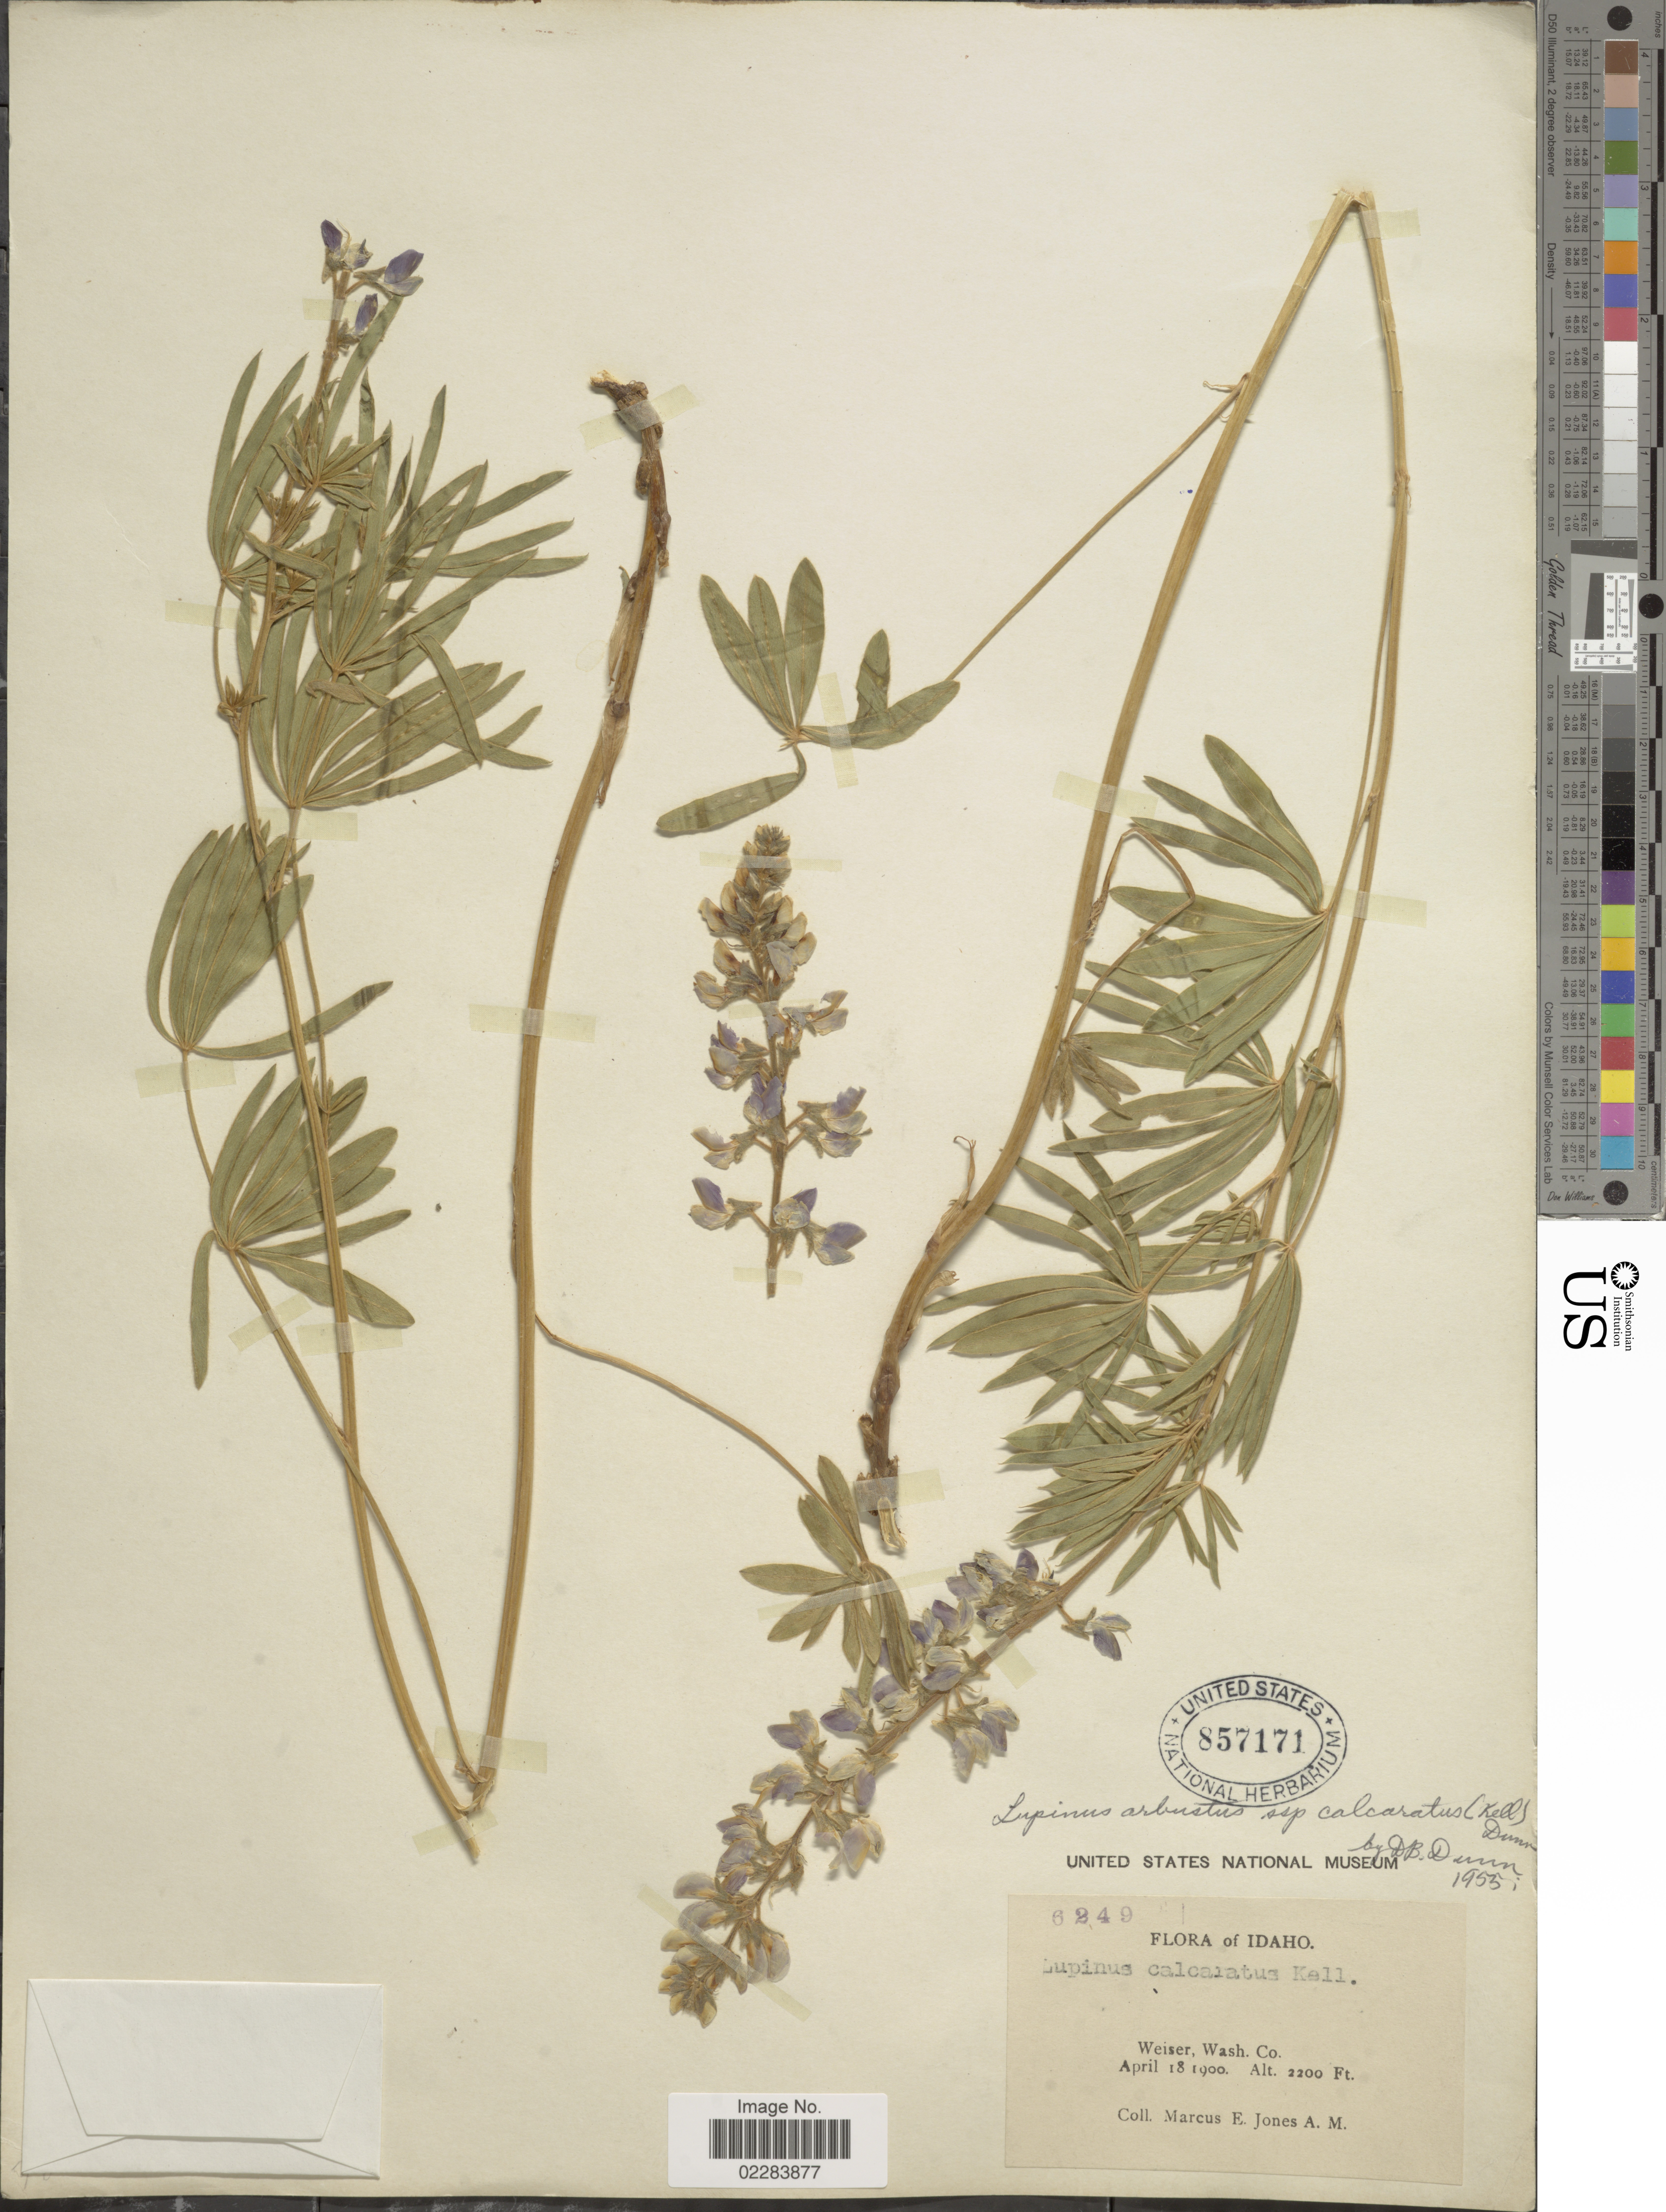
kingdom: Plantae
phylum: Tracheophyta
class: Magnoliopsida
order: Fabales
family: Fabaceae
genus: Lupinus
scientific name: Lupinus arbustus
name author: Lindl.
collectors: M. E. Jones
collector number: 6249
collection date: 1900-04-18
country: United States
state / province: Idaho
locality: Wieser, Wash. Co.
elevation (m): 671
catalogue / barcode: US 857171